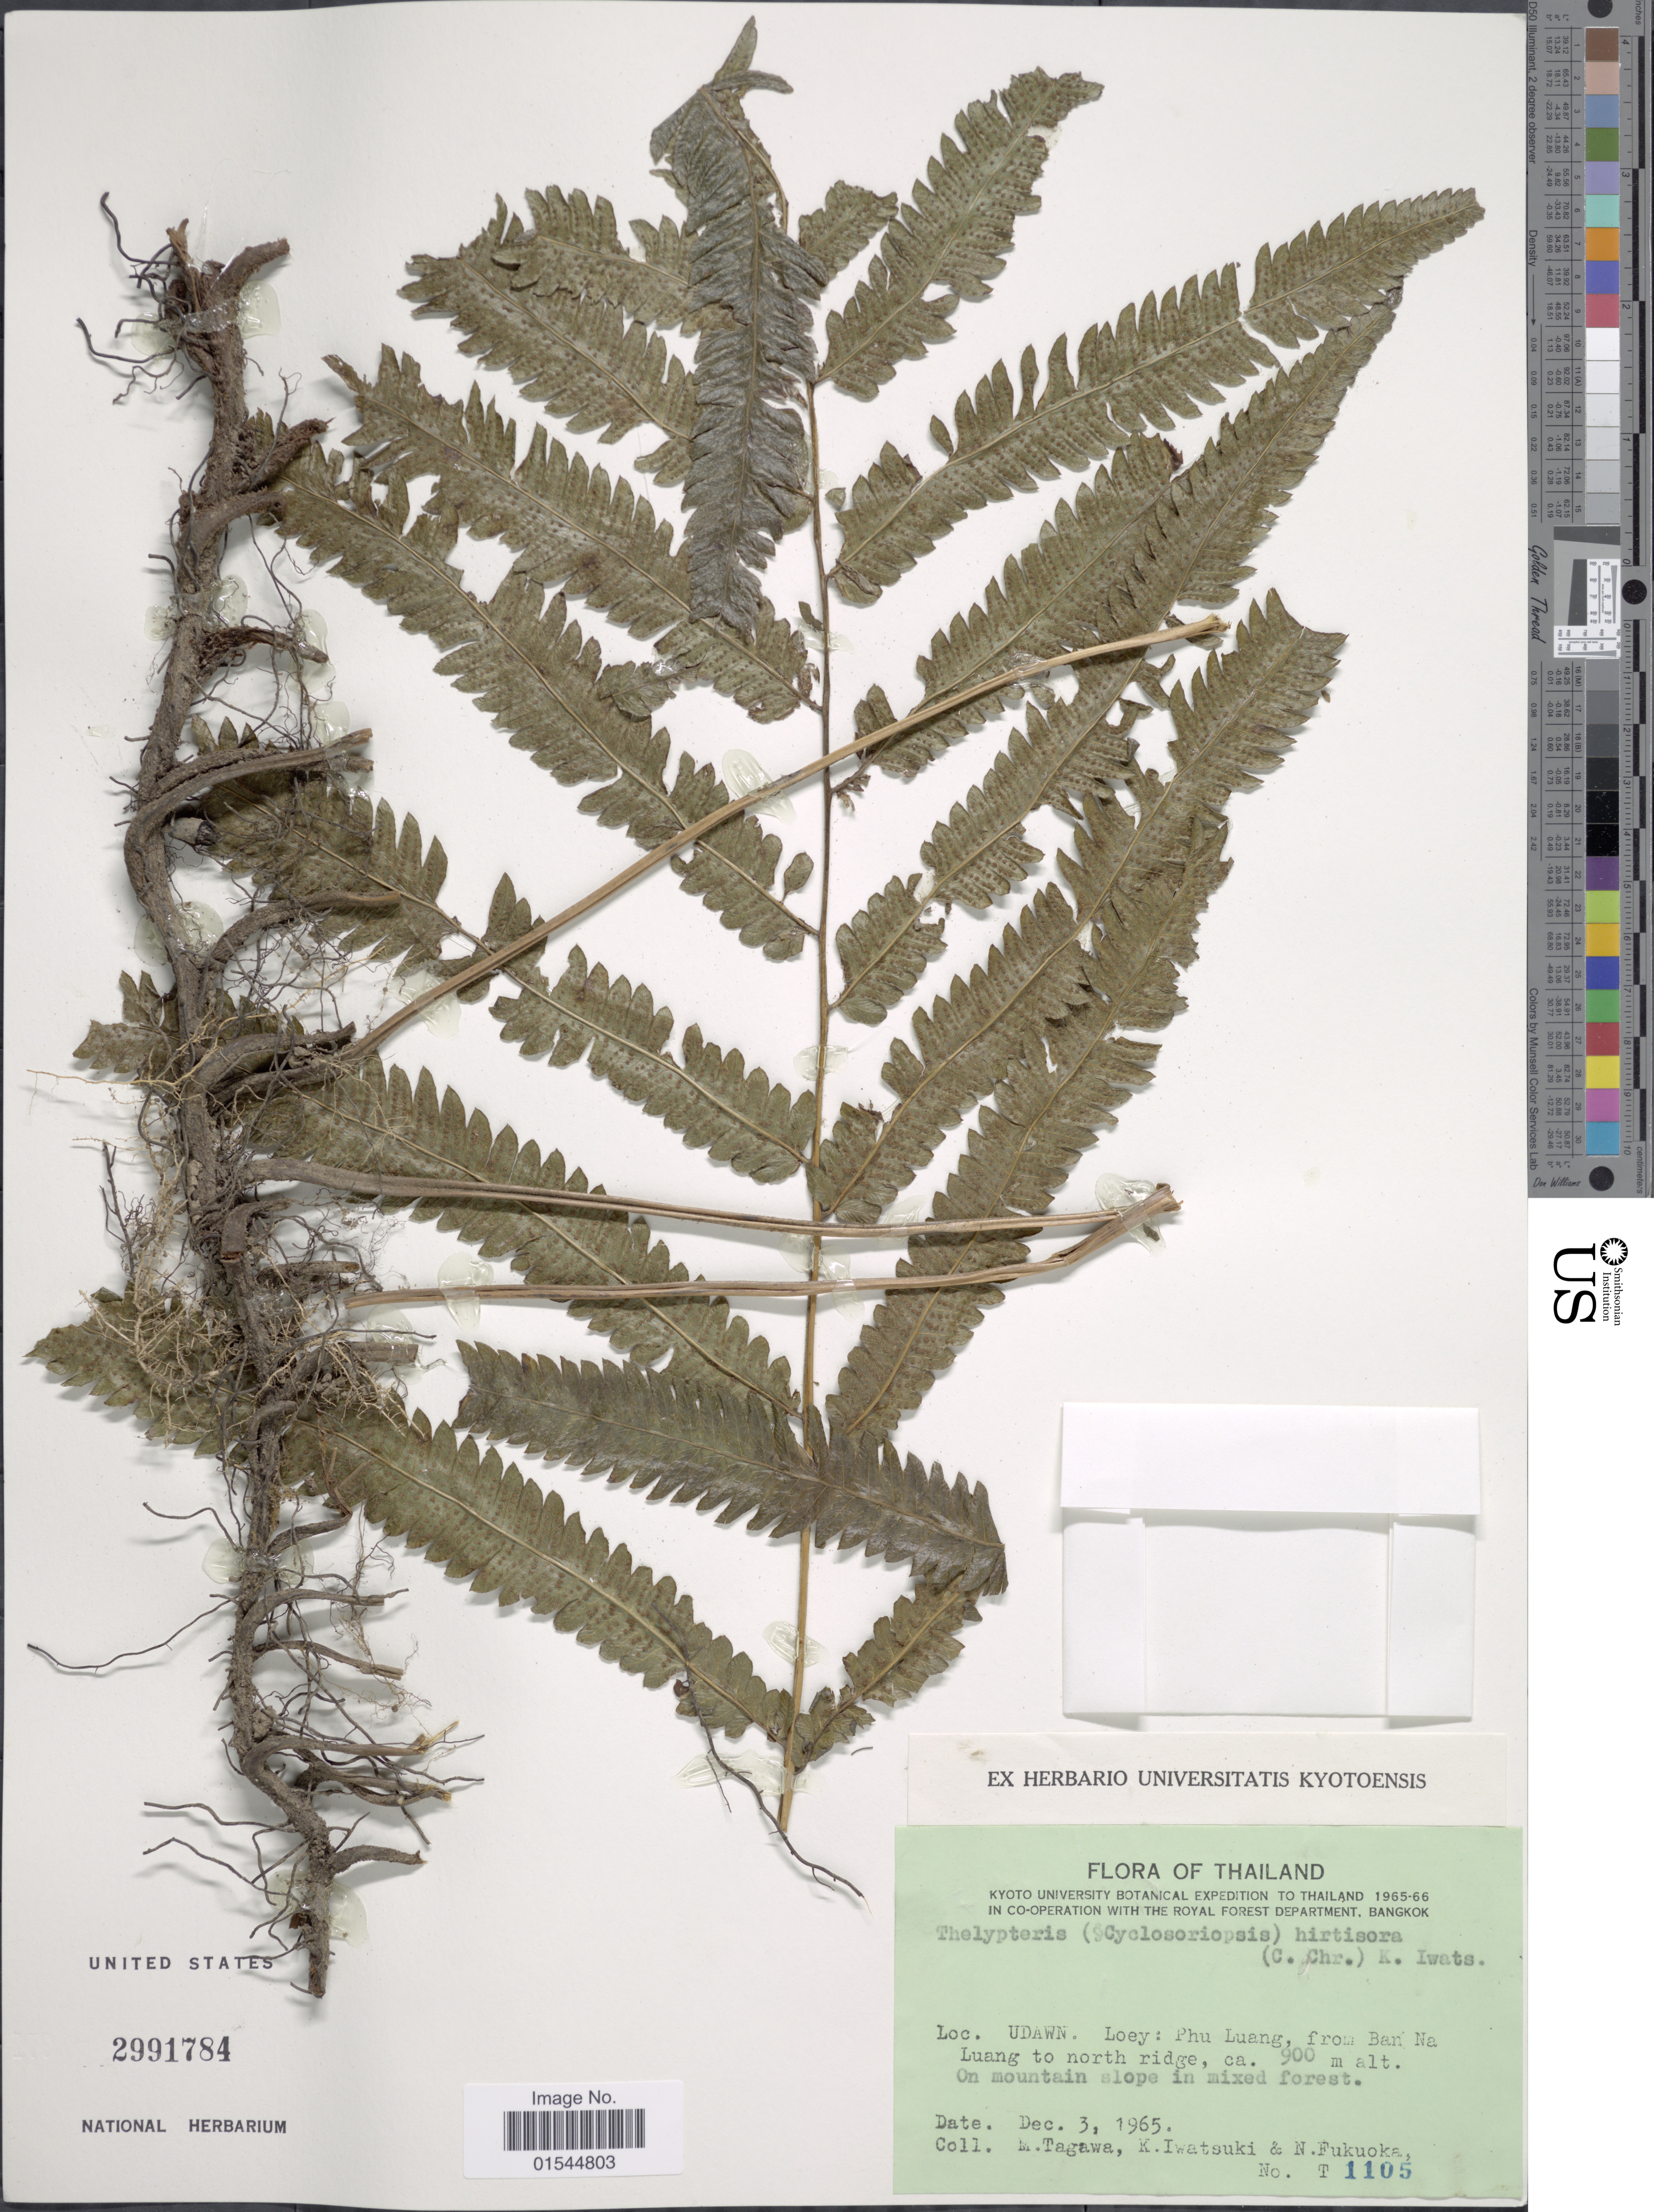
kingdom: Plantae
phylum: Tracheophyta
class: Polypodiopsida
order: Polypodiales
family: Thelypteridaceae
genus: Sphaerostephanos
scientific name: Sphaerostephanos validus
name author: (C. Chr.) Holttum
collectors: M. Tagawa, K. Iwatsuki & N. Fukuoka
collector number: T1105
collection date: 1965-12-03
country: Thailand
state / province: Loei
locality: Udawn. Loey: Phu Luang, from Ban Na Luang to north ridge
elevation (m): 900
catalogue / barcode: US 2991784